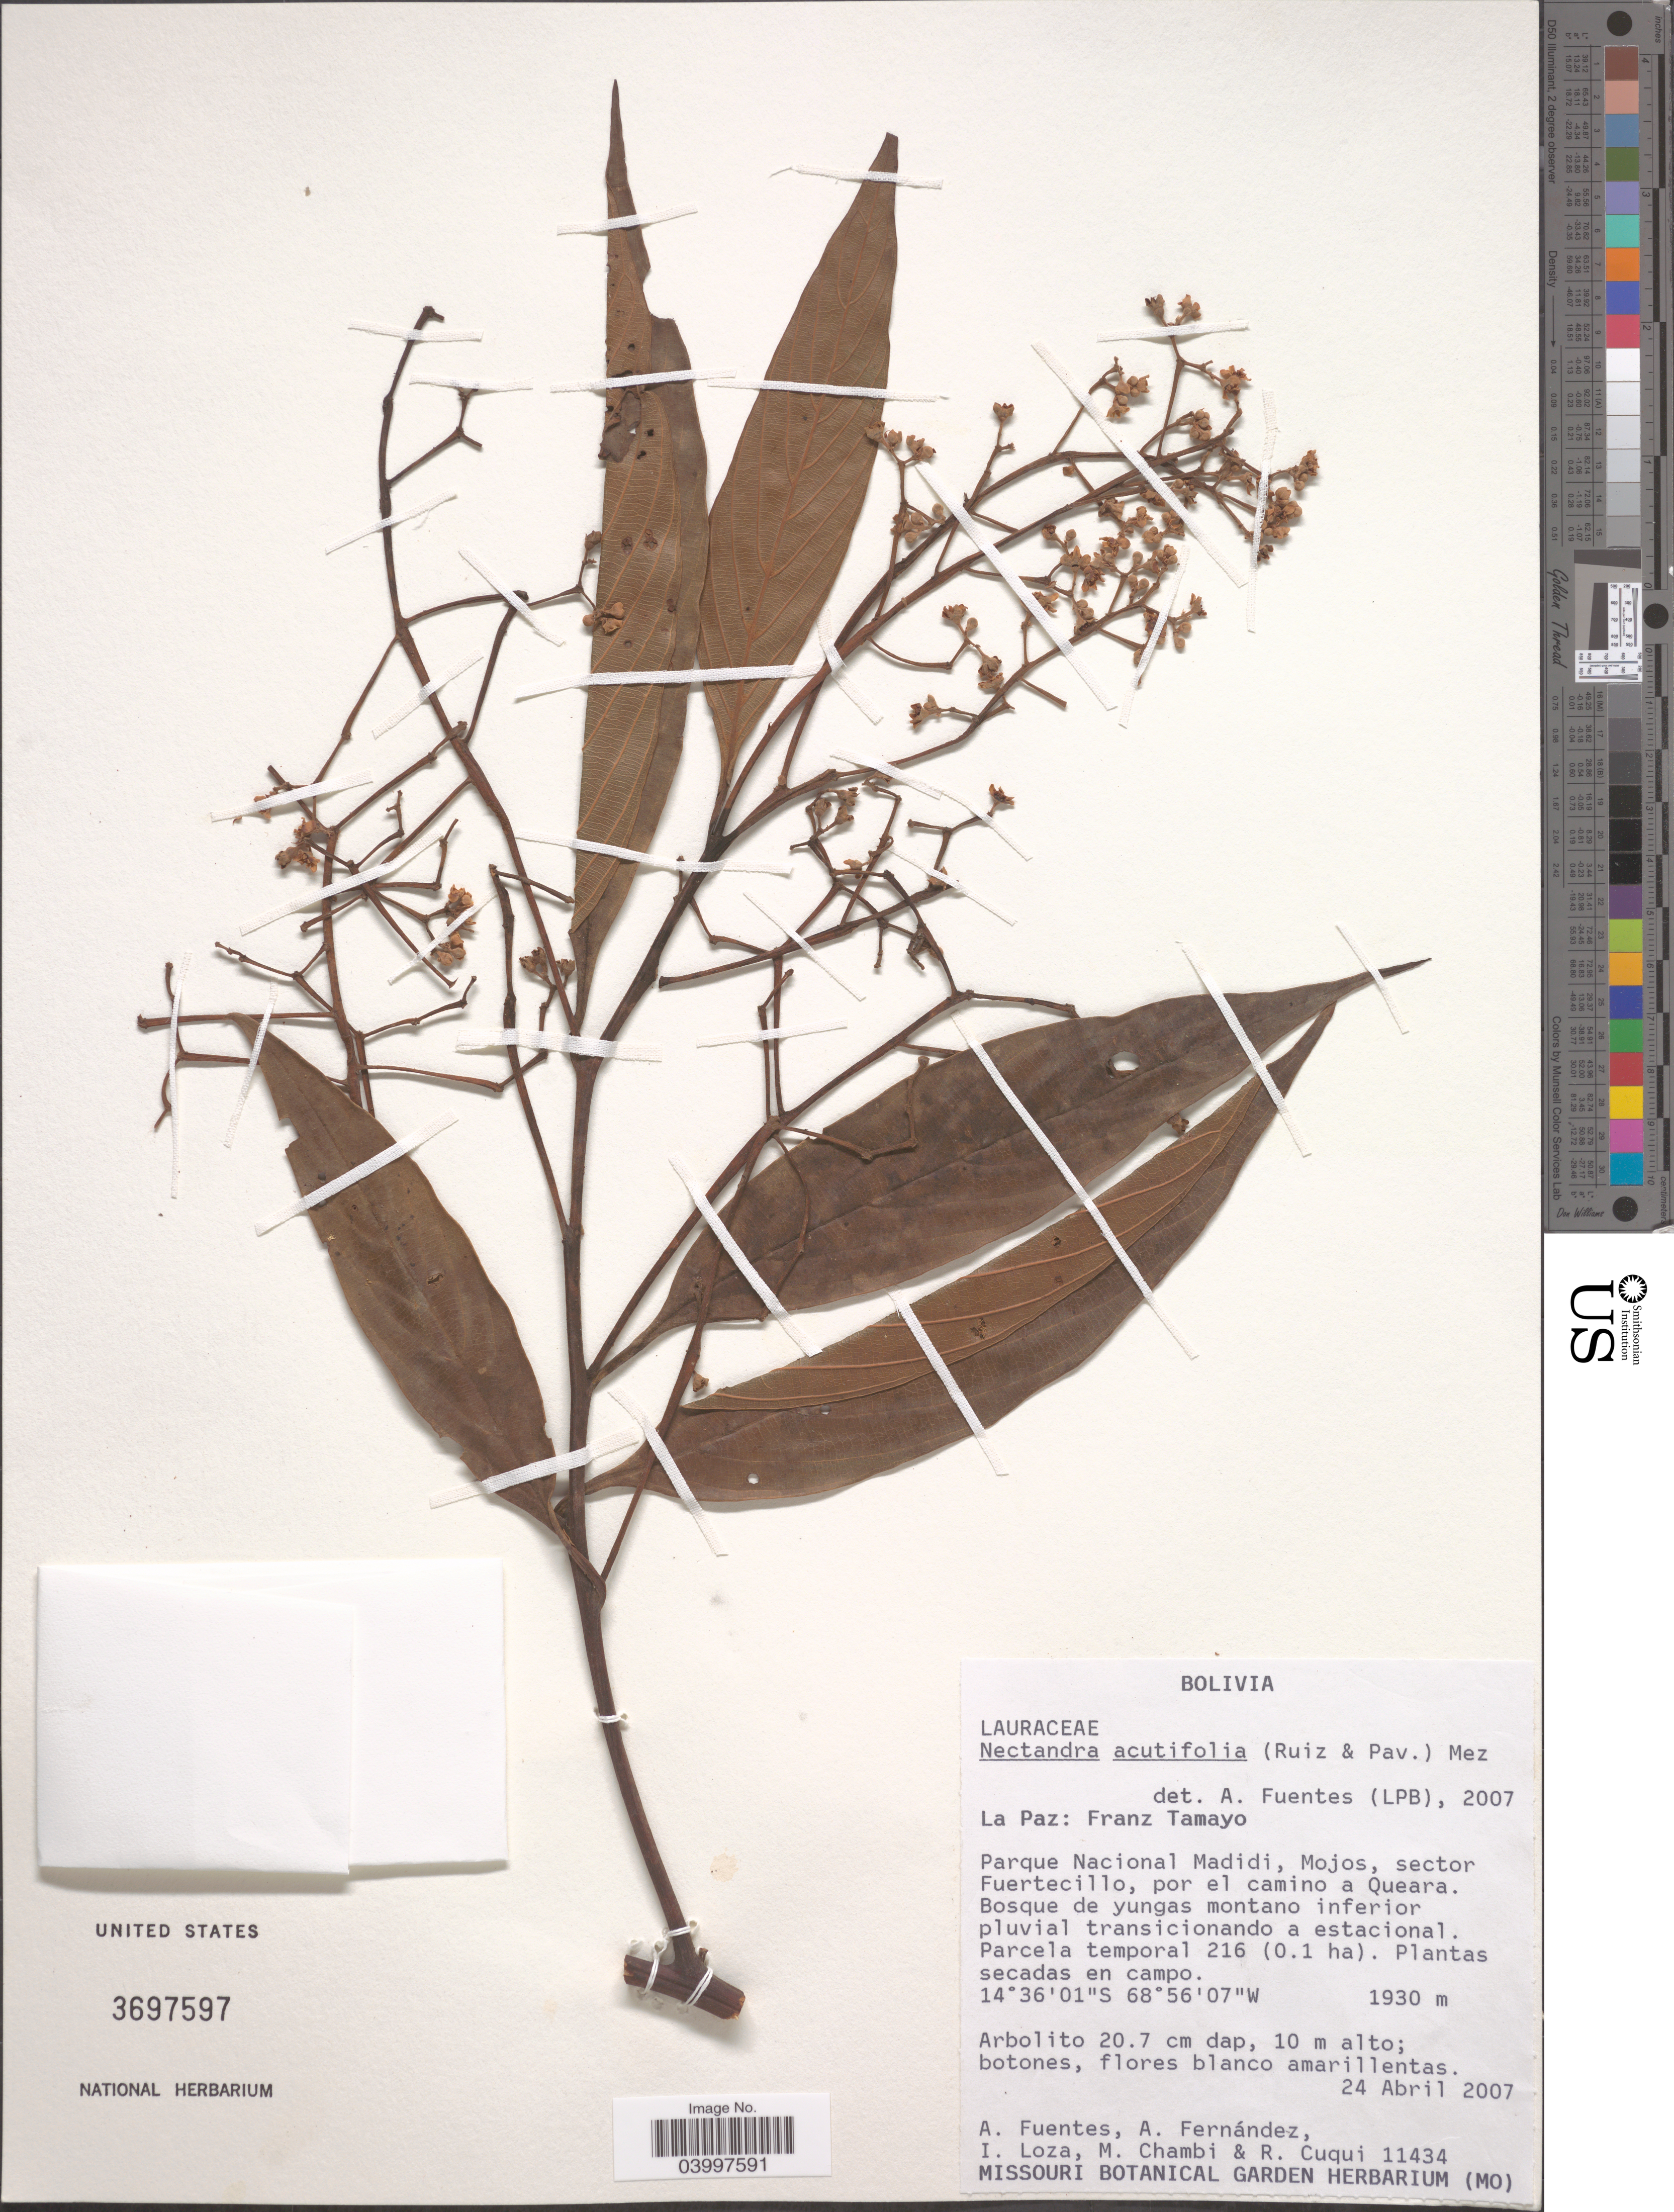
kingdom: Plantae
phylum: Tracheophyta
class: Magnoliopsida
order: Laurales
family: Lauraceae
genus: Nectandra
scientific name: Nectandra acutifolia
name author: (Ruiz & Pav.) Mez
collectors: A. Fuentes, A. Fernandez, I. Loza, M. Chambi & R. Cuqui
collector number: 11434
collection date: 2007-04-24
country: Bolivia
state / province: La Paz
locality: Franz Tamayo. Parque Nacional Madidi, Mojos, sector Fuertecillo, por el camino a Queara.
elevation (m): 1930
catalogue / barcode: US 3697597